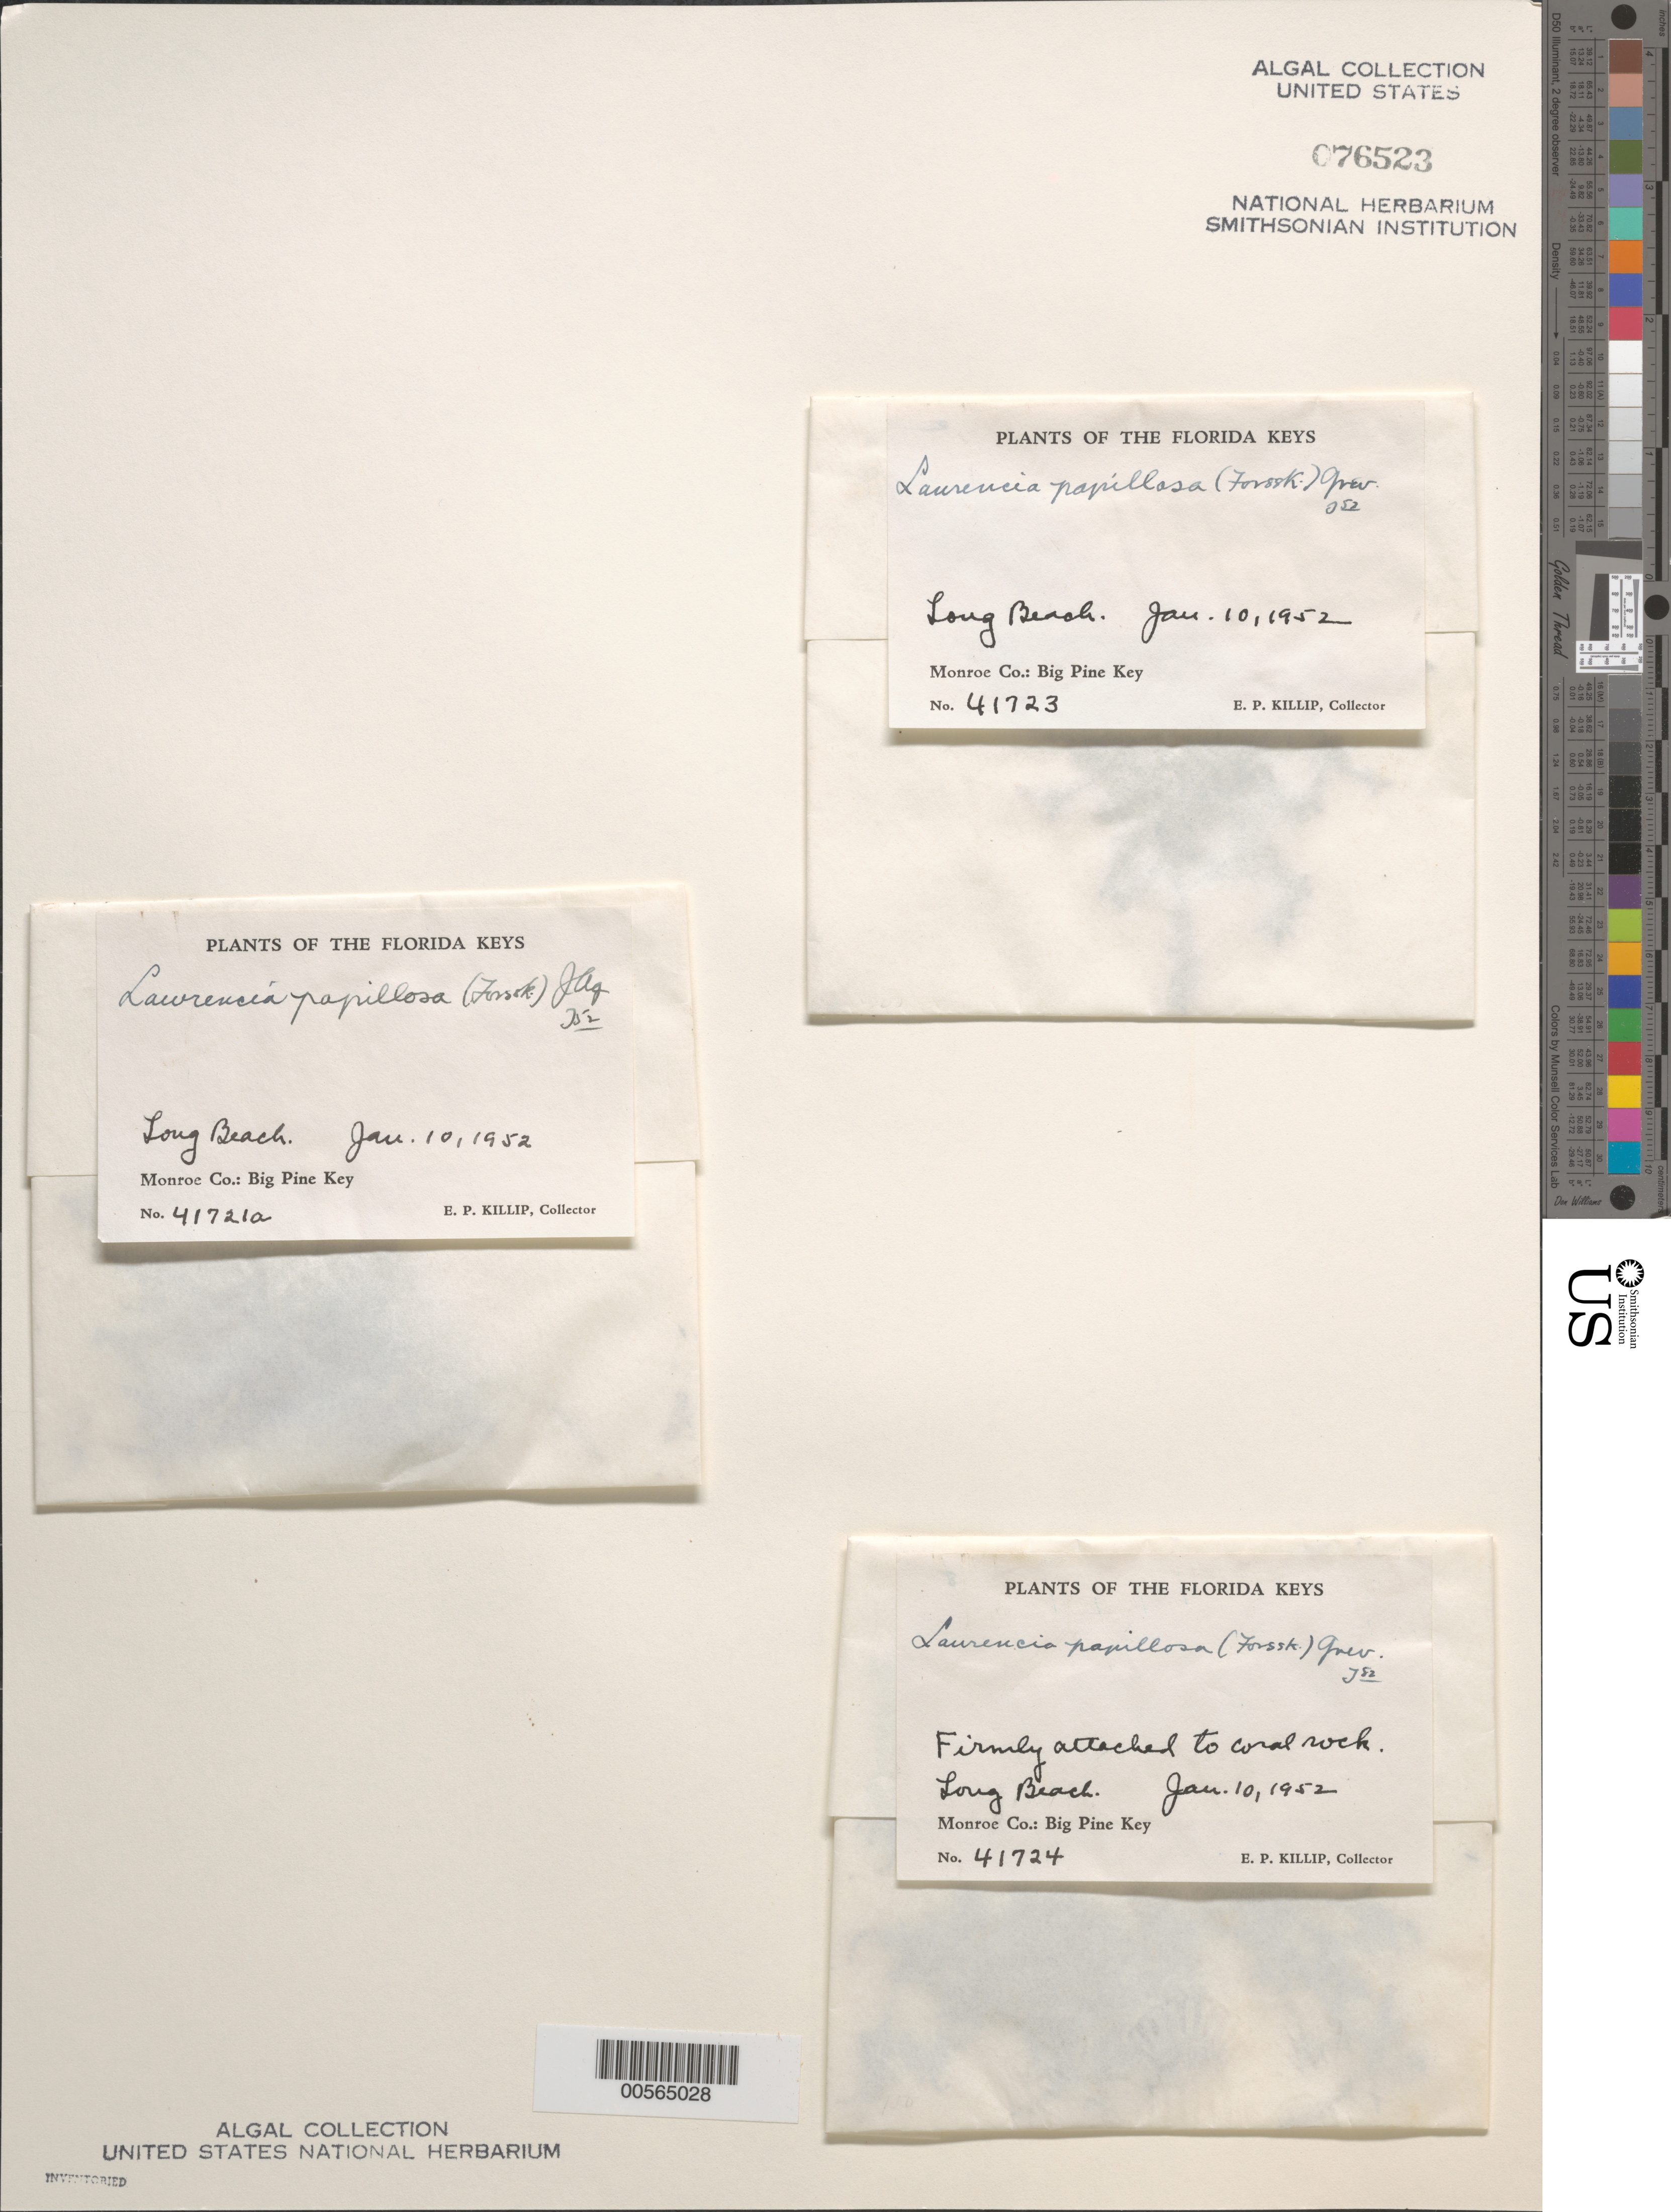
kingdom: Plantae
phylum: Rhodophyta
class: Florideophyceae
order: Ceramiales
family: Rhodomelaceae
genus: Palisada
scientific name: Palisada perforata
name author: (Bory) K.W. Nam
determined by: Algae name updating Project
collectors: E. P. Killip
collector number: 41721a & 41723 & 41724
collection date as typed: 10 Jan 1952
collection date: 1952-01-10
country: United States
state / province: Florida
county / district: Monroe County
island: Big Pine Key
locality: Long Beach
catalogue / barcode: US 76523